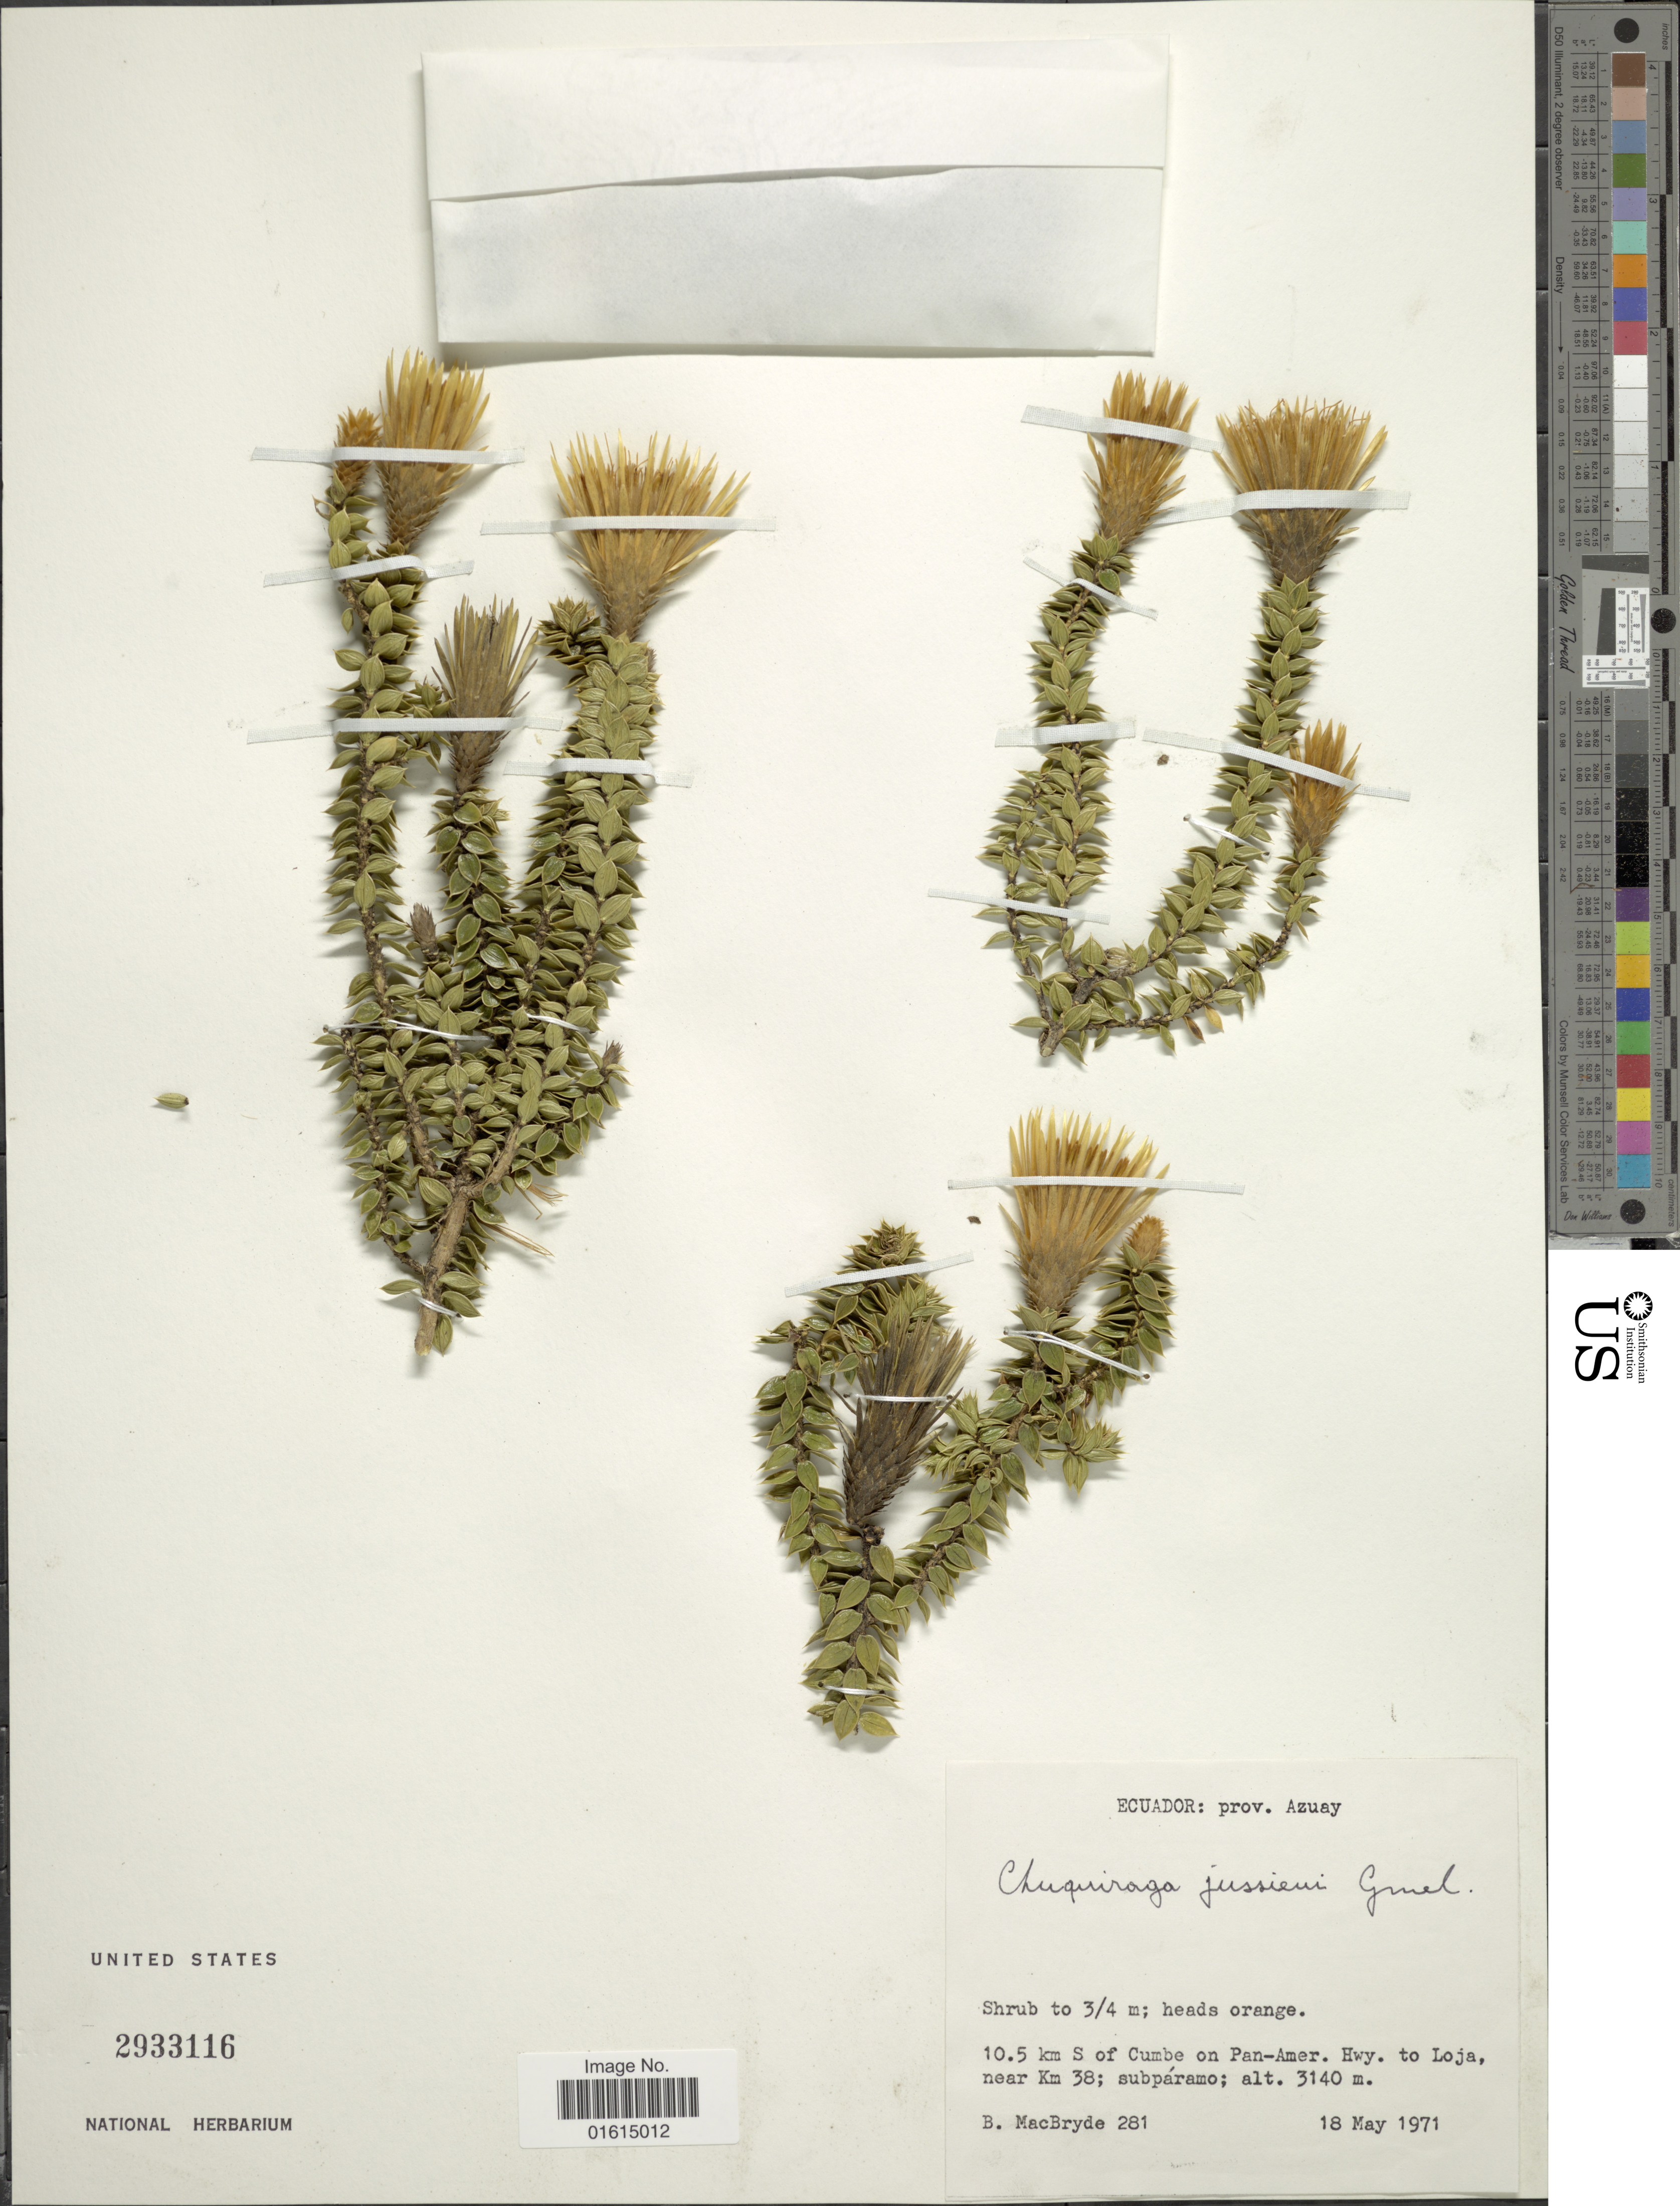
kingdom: Plantae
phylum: Tracheophyta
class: Magnoliopsida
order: Asterales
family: Asteraceae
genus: Chuquiraga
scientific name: Chuquiraga jussieui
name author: J.F. Gmel.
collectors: B. MacBryde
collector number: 281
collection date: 1971-05-18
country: Ecuador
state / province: Azuay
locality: Prov. Azuay, 10.5 km S of Cumbe on Pan-Amer. Hwy. to Loja, near Km 38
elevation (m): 3140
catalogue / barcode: US 2933116